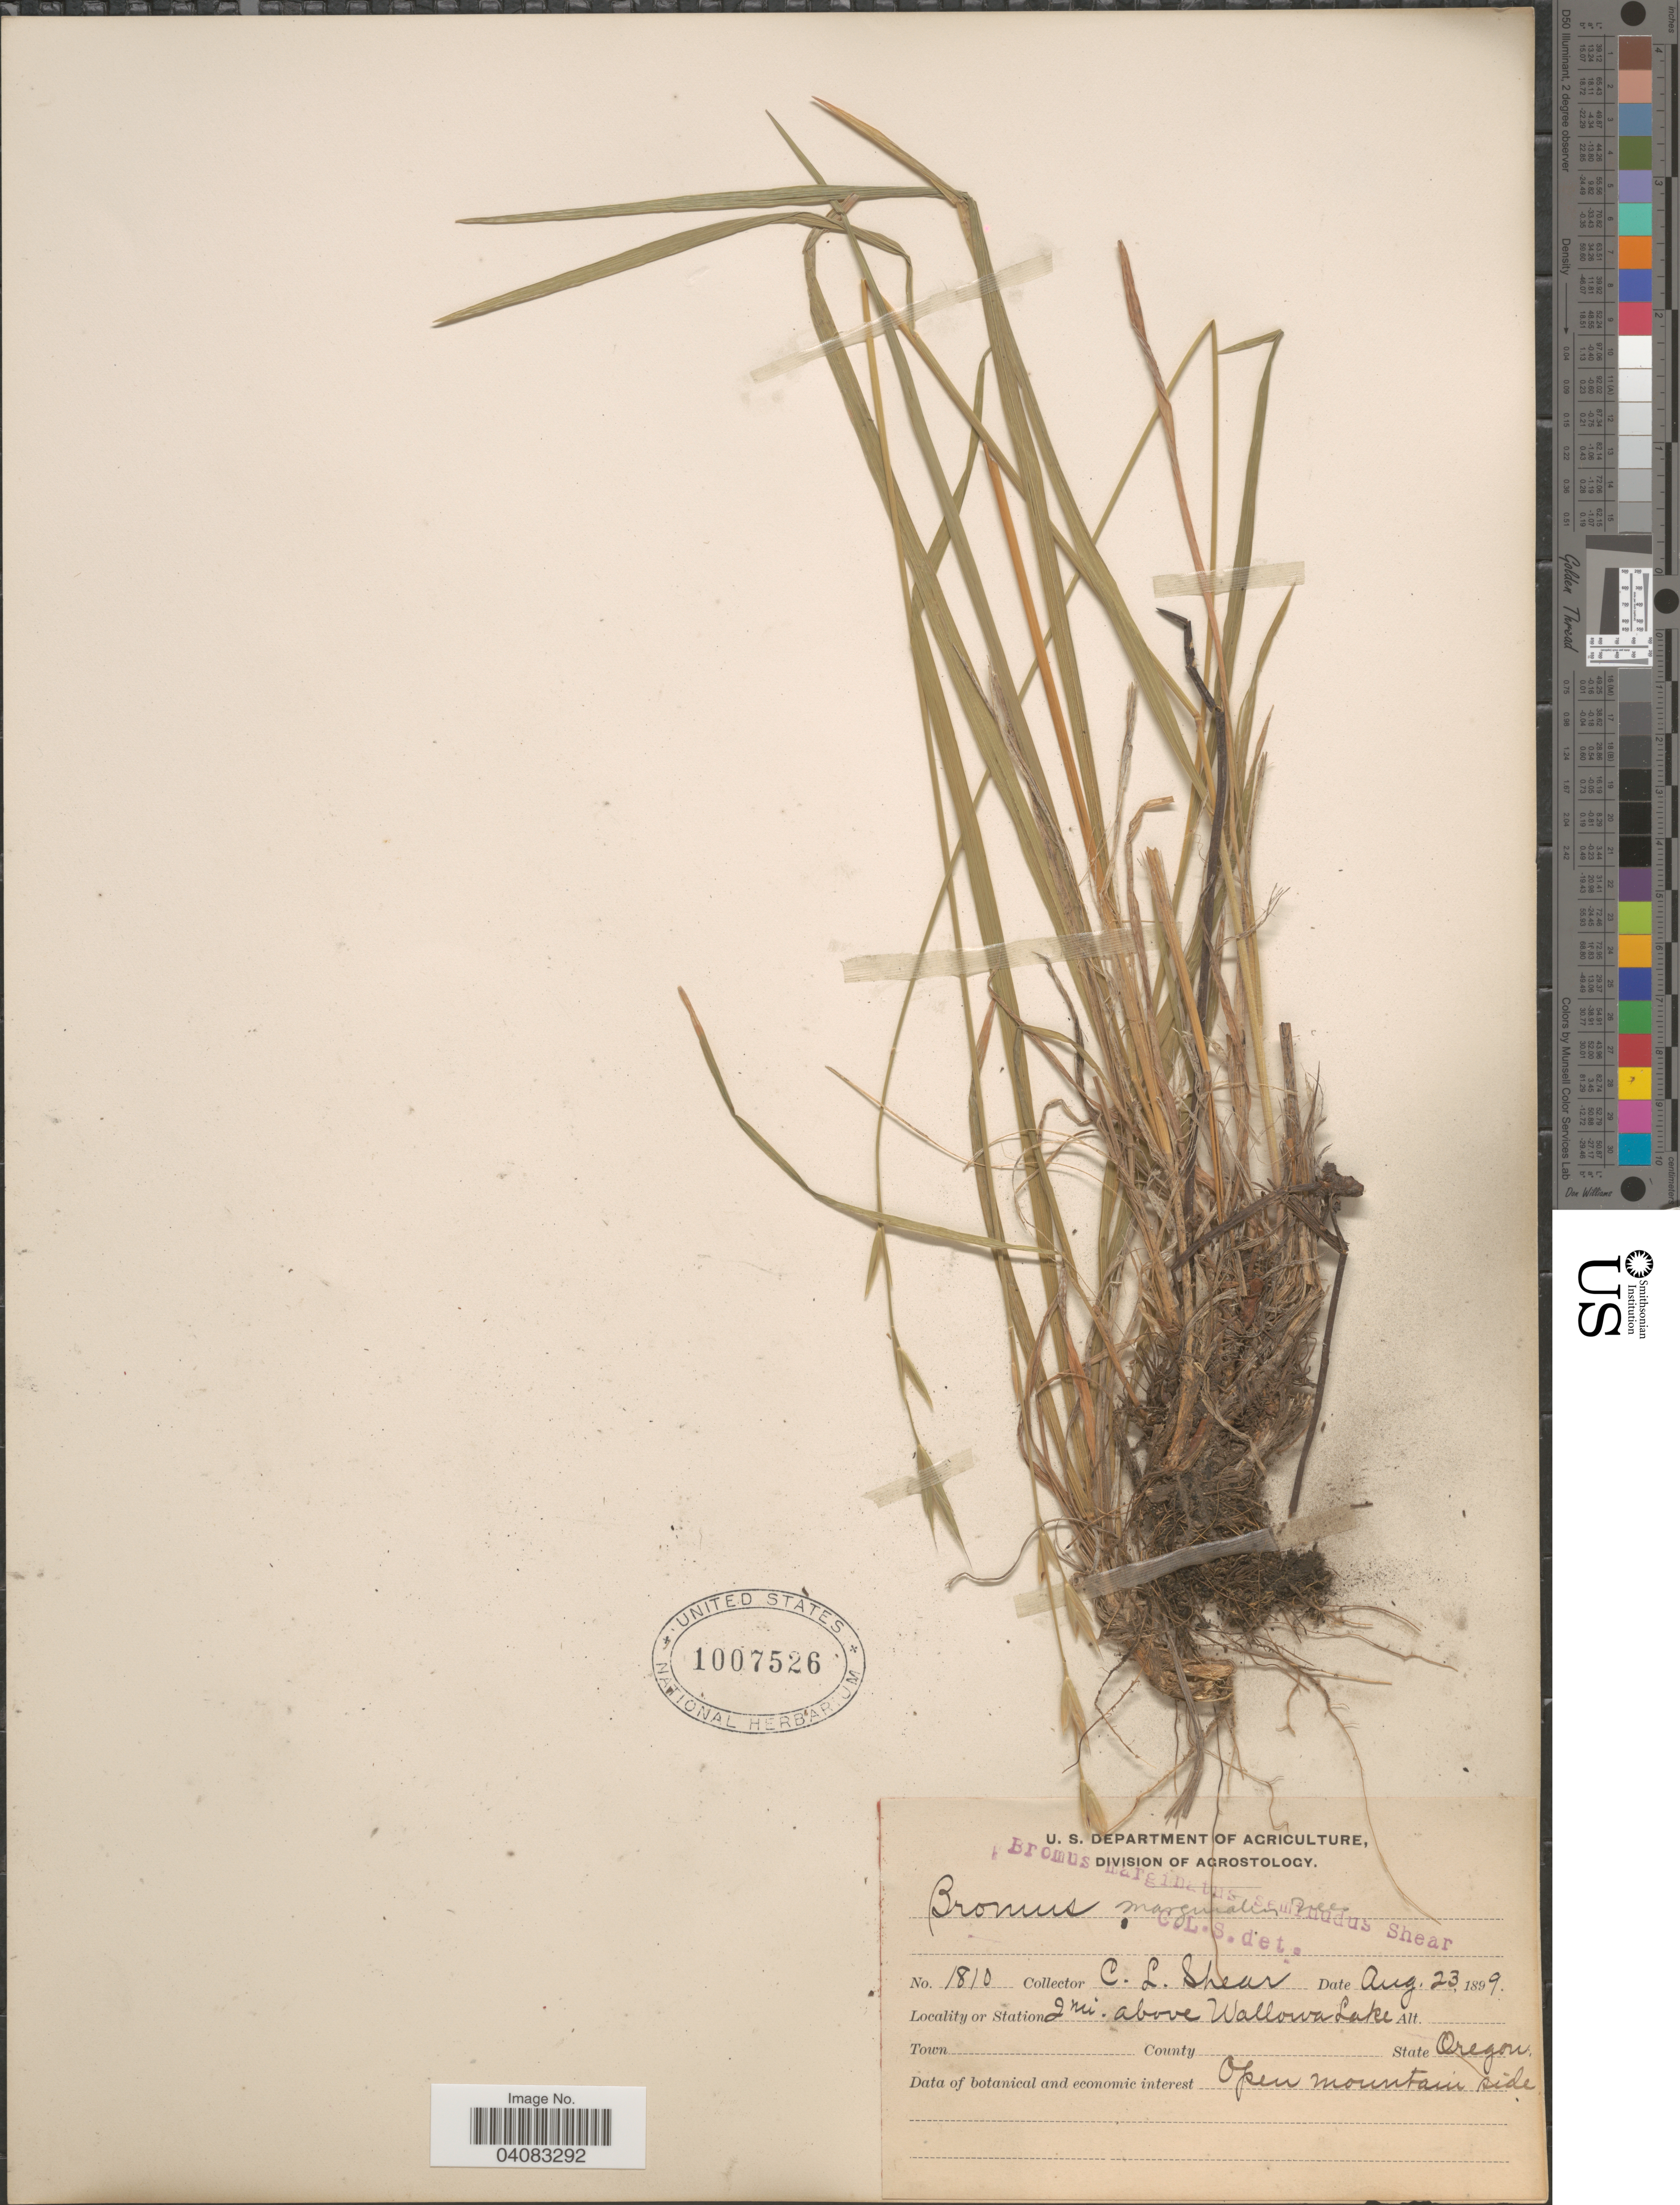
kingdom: Plantae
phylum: Tracheophyta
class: Liliopsida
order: Poales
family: Poaceae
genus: Bromus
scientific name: Bromus marginatus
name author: Nees ex Steud.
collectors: C. L. Shear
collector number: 1810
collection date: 1899-08-23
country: United States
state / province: Oregon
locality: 2 mi. above Wallowa Lake.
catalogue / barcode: US 1007526